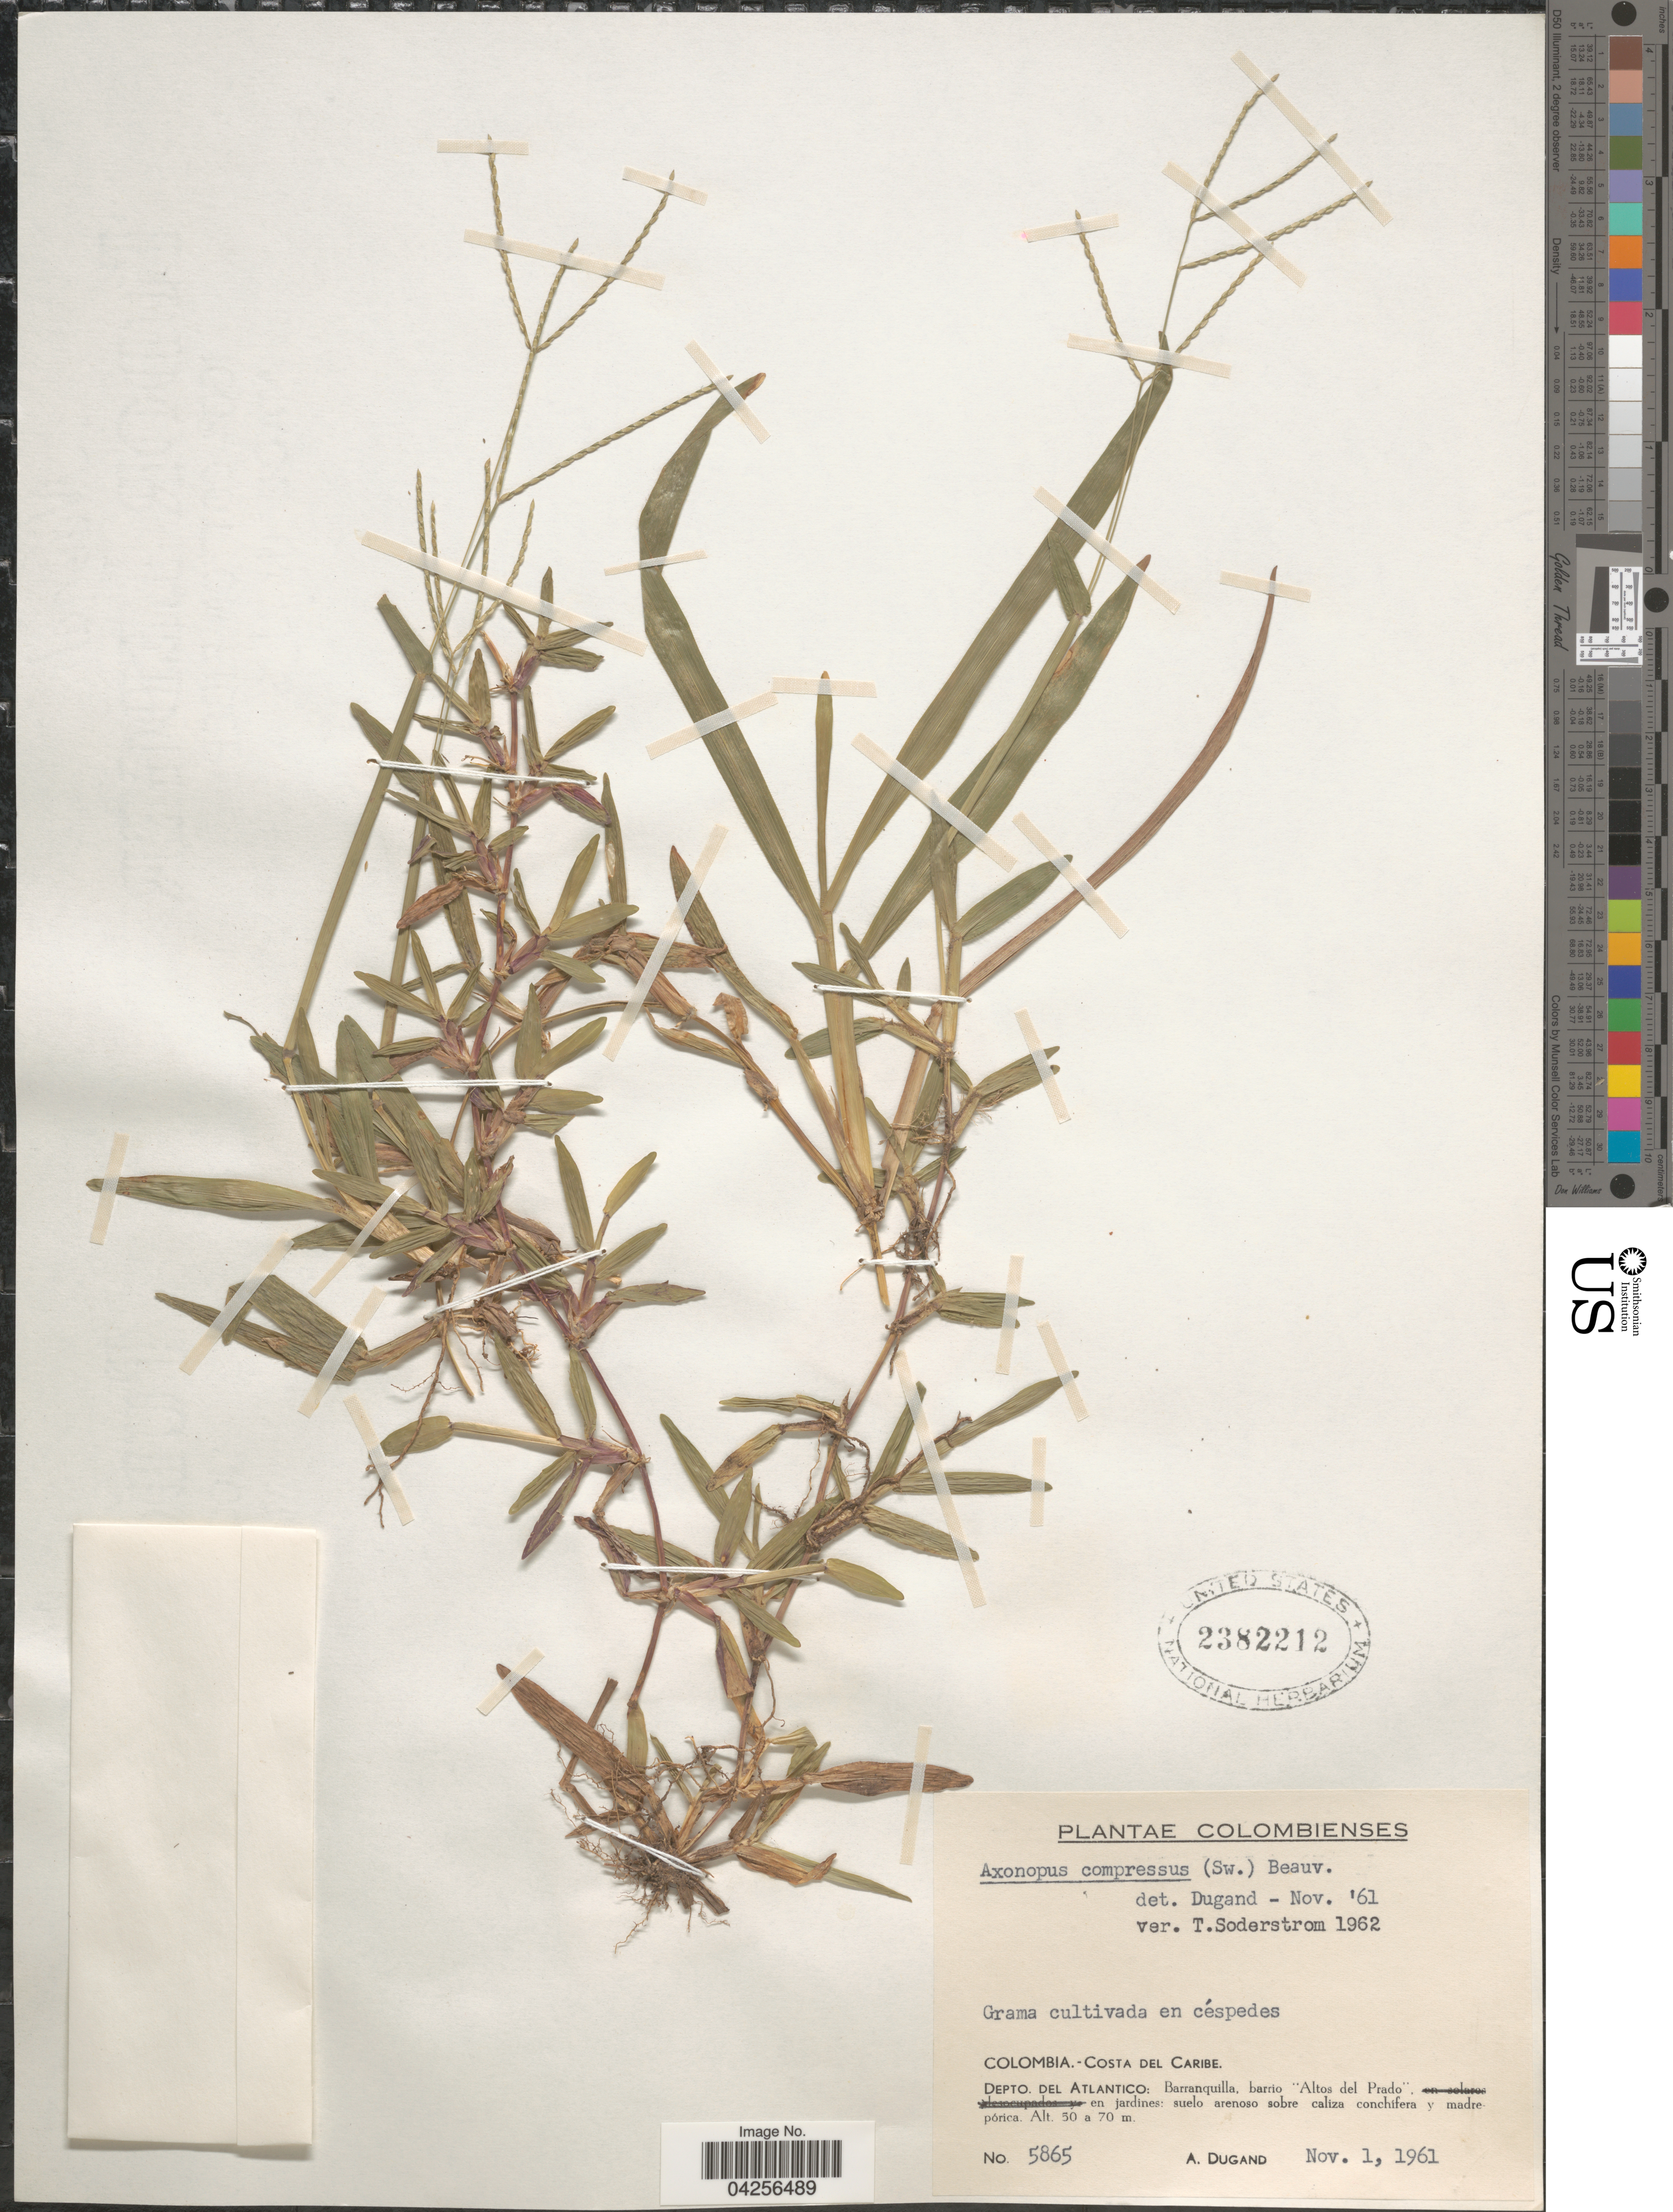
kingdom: Plantae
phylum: Tracheophyta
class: Liliopsida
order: Poales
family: Poaceae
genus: Axonopus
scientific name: Axonopus compressus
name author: (Sw.) P. Beauv.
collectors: A. Dugand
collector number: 5865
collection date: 1961-11-01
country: Colombia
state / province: Atlántico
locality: Costa del Caribe. Depto. del Atlantico: Barranquilla, barrio "Altos del Prado".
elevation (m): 50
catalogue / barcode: US 2382212